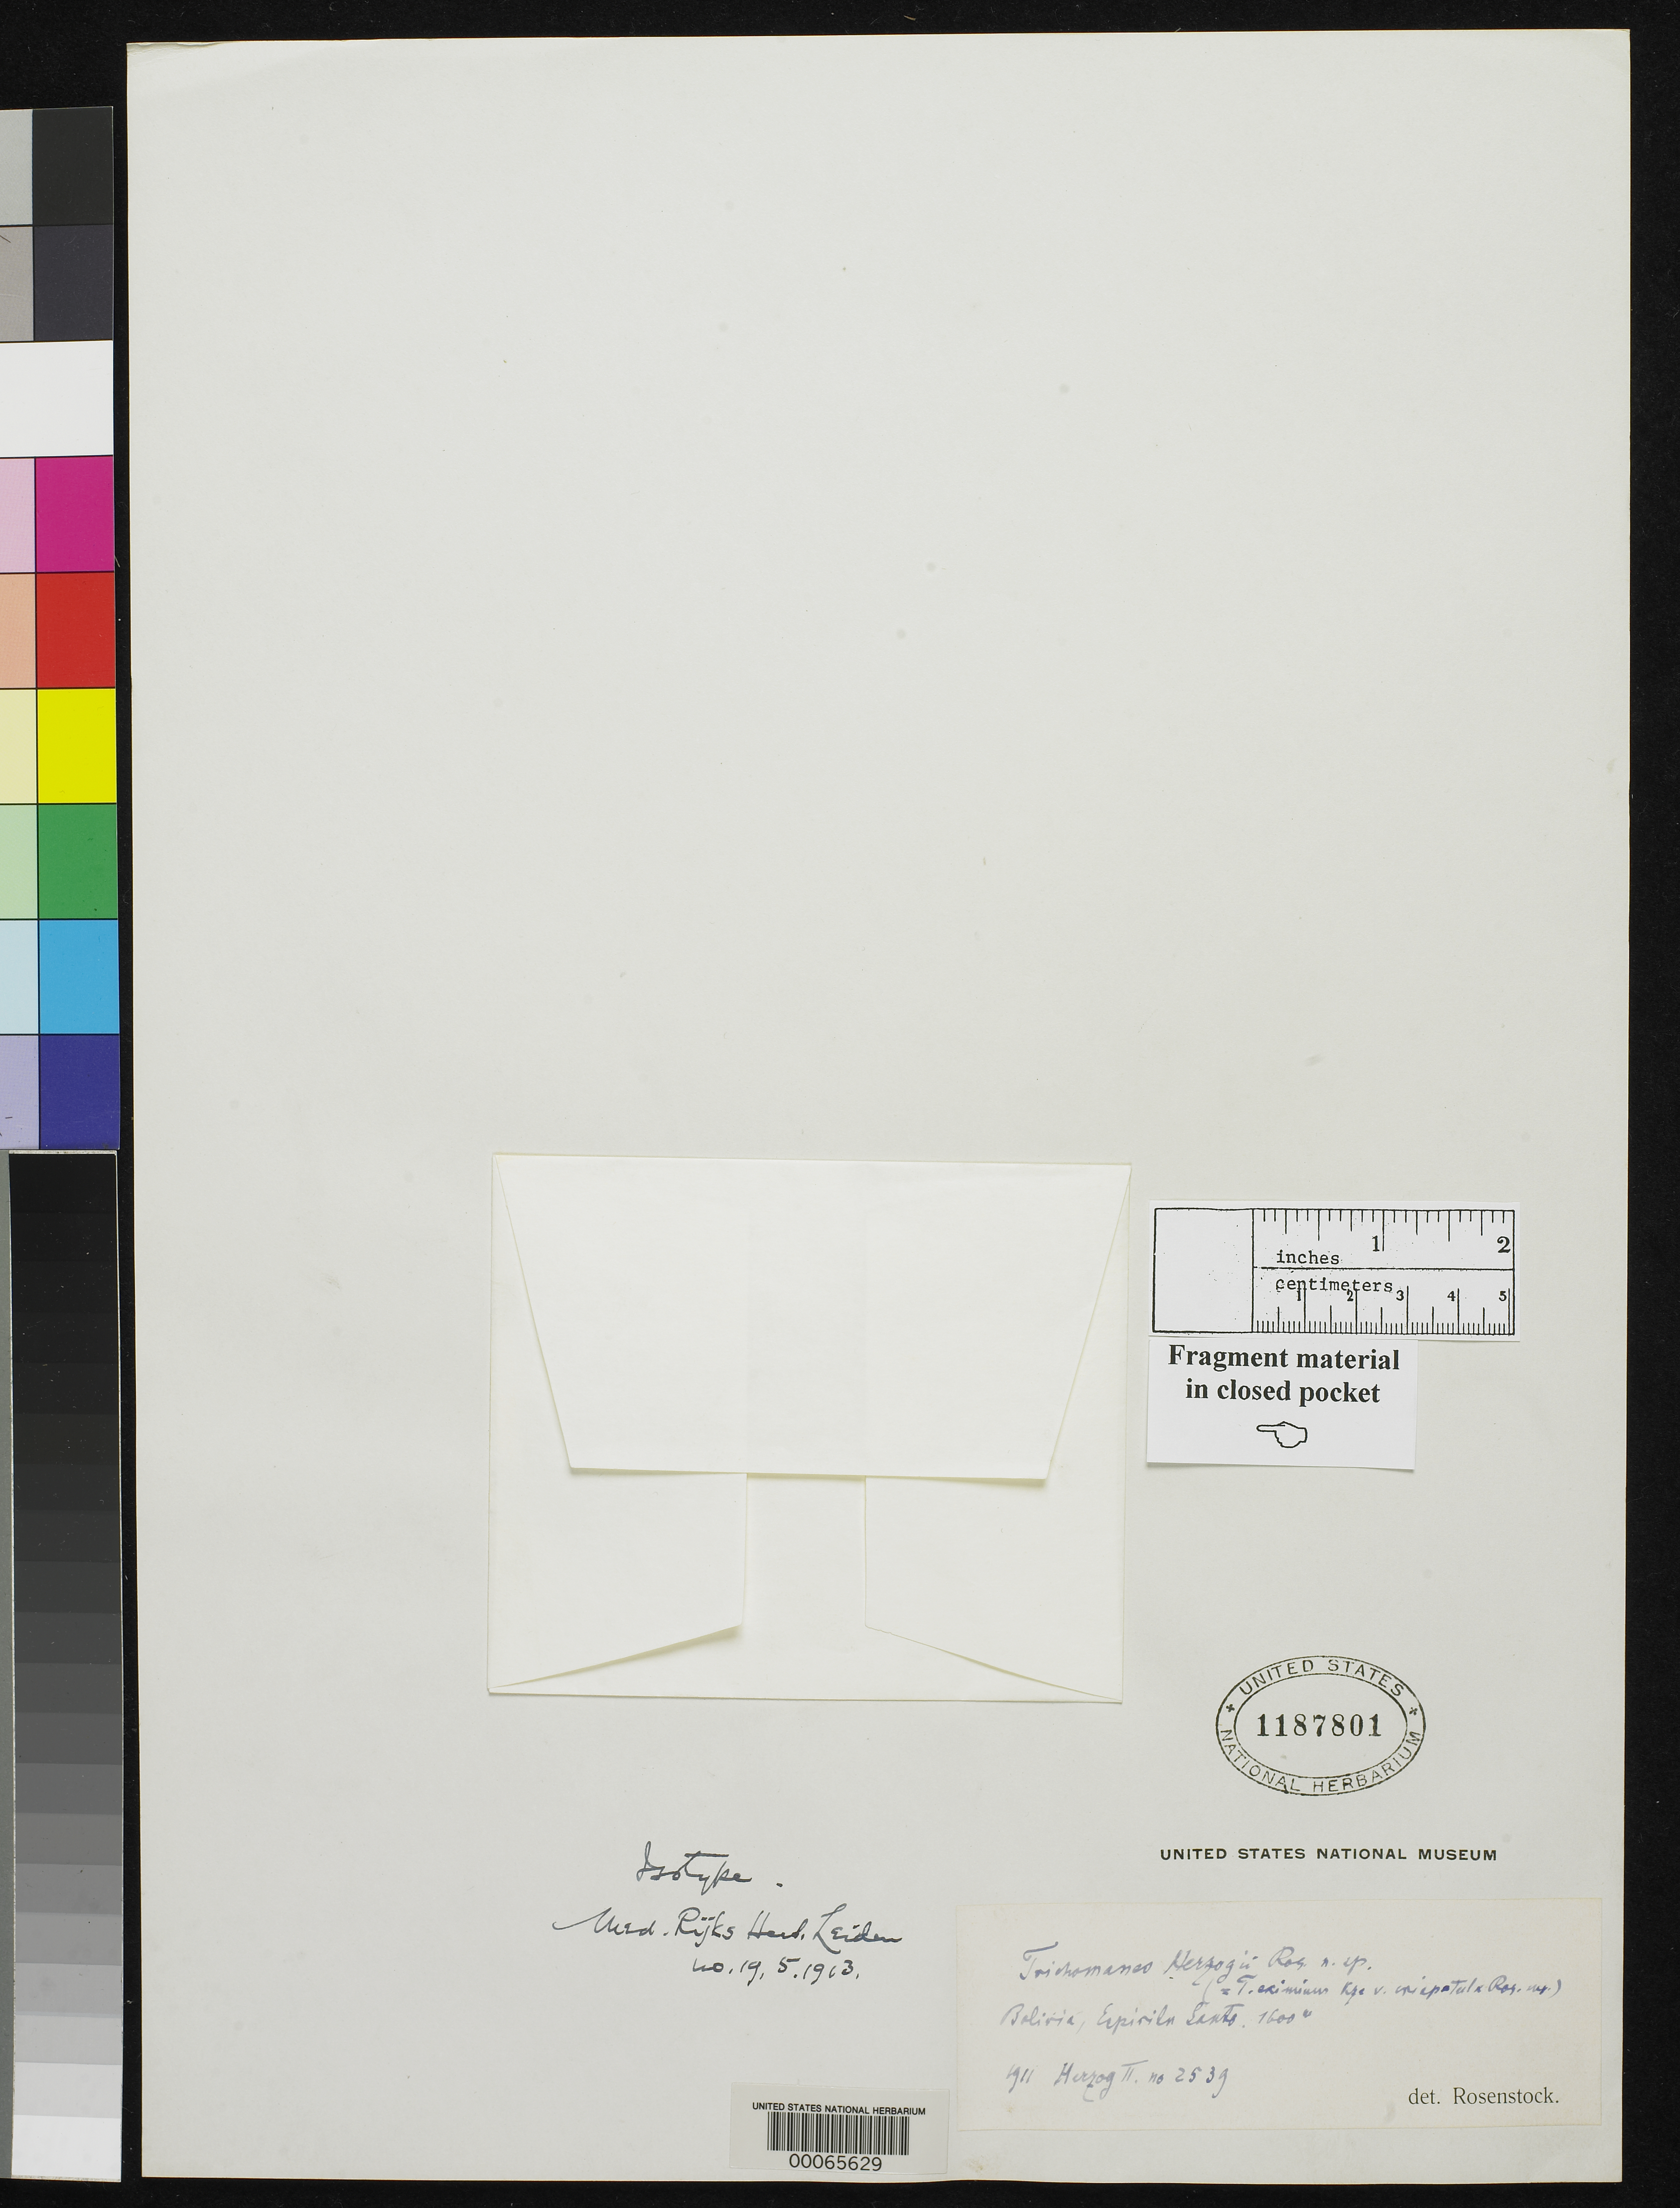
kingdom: Plantae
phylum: Tracheophyta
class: Polypodiopsida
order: Hymenophyllales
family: Hymenophyllaceae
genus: Trichomanes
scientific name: Trichomanes herzogii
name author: Rosenst.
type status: Type Collection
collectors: T. K. J. Herzog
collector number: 2539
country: Bolivia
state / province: Cochabamba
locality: Espirito Santo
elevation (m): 1100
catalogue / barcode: US 1187801